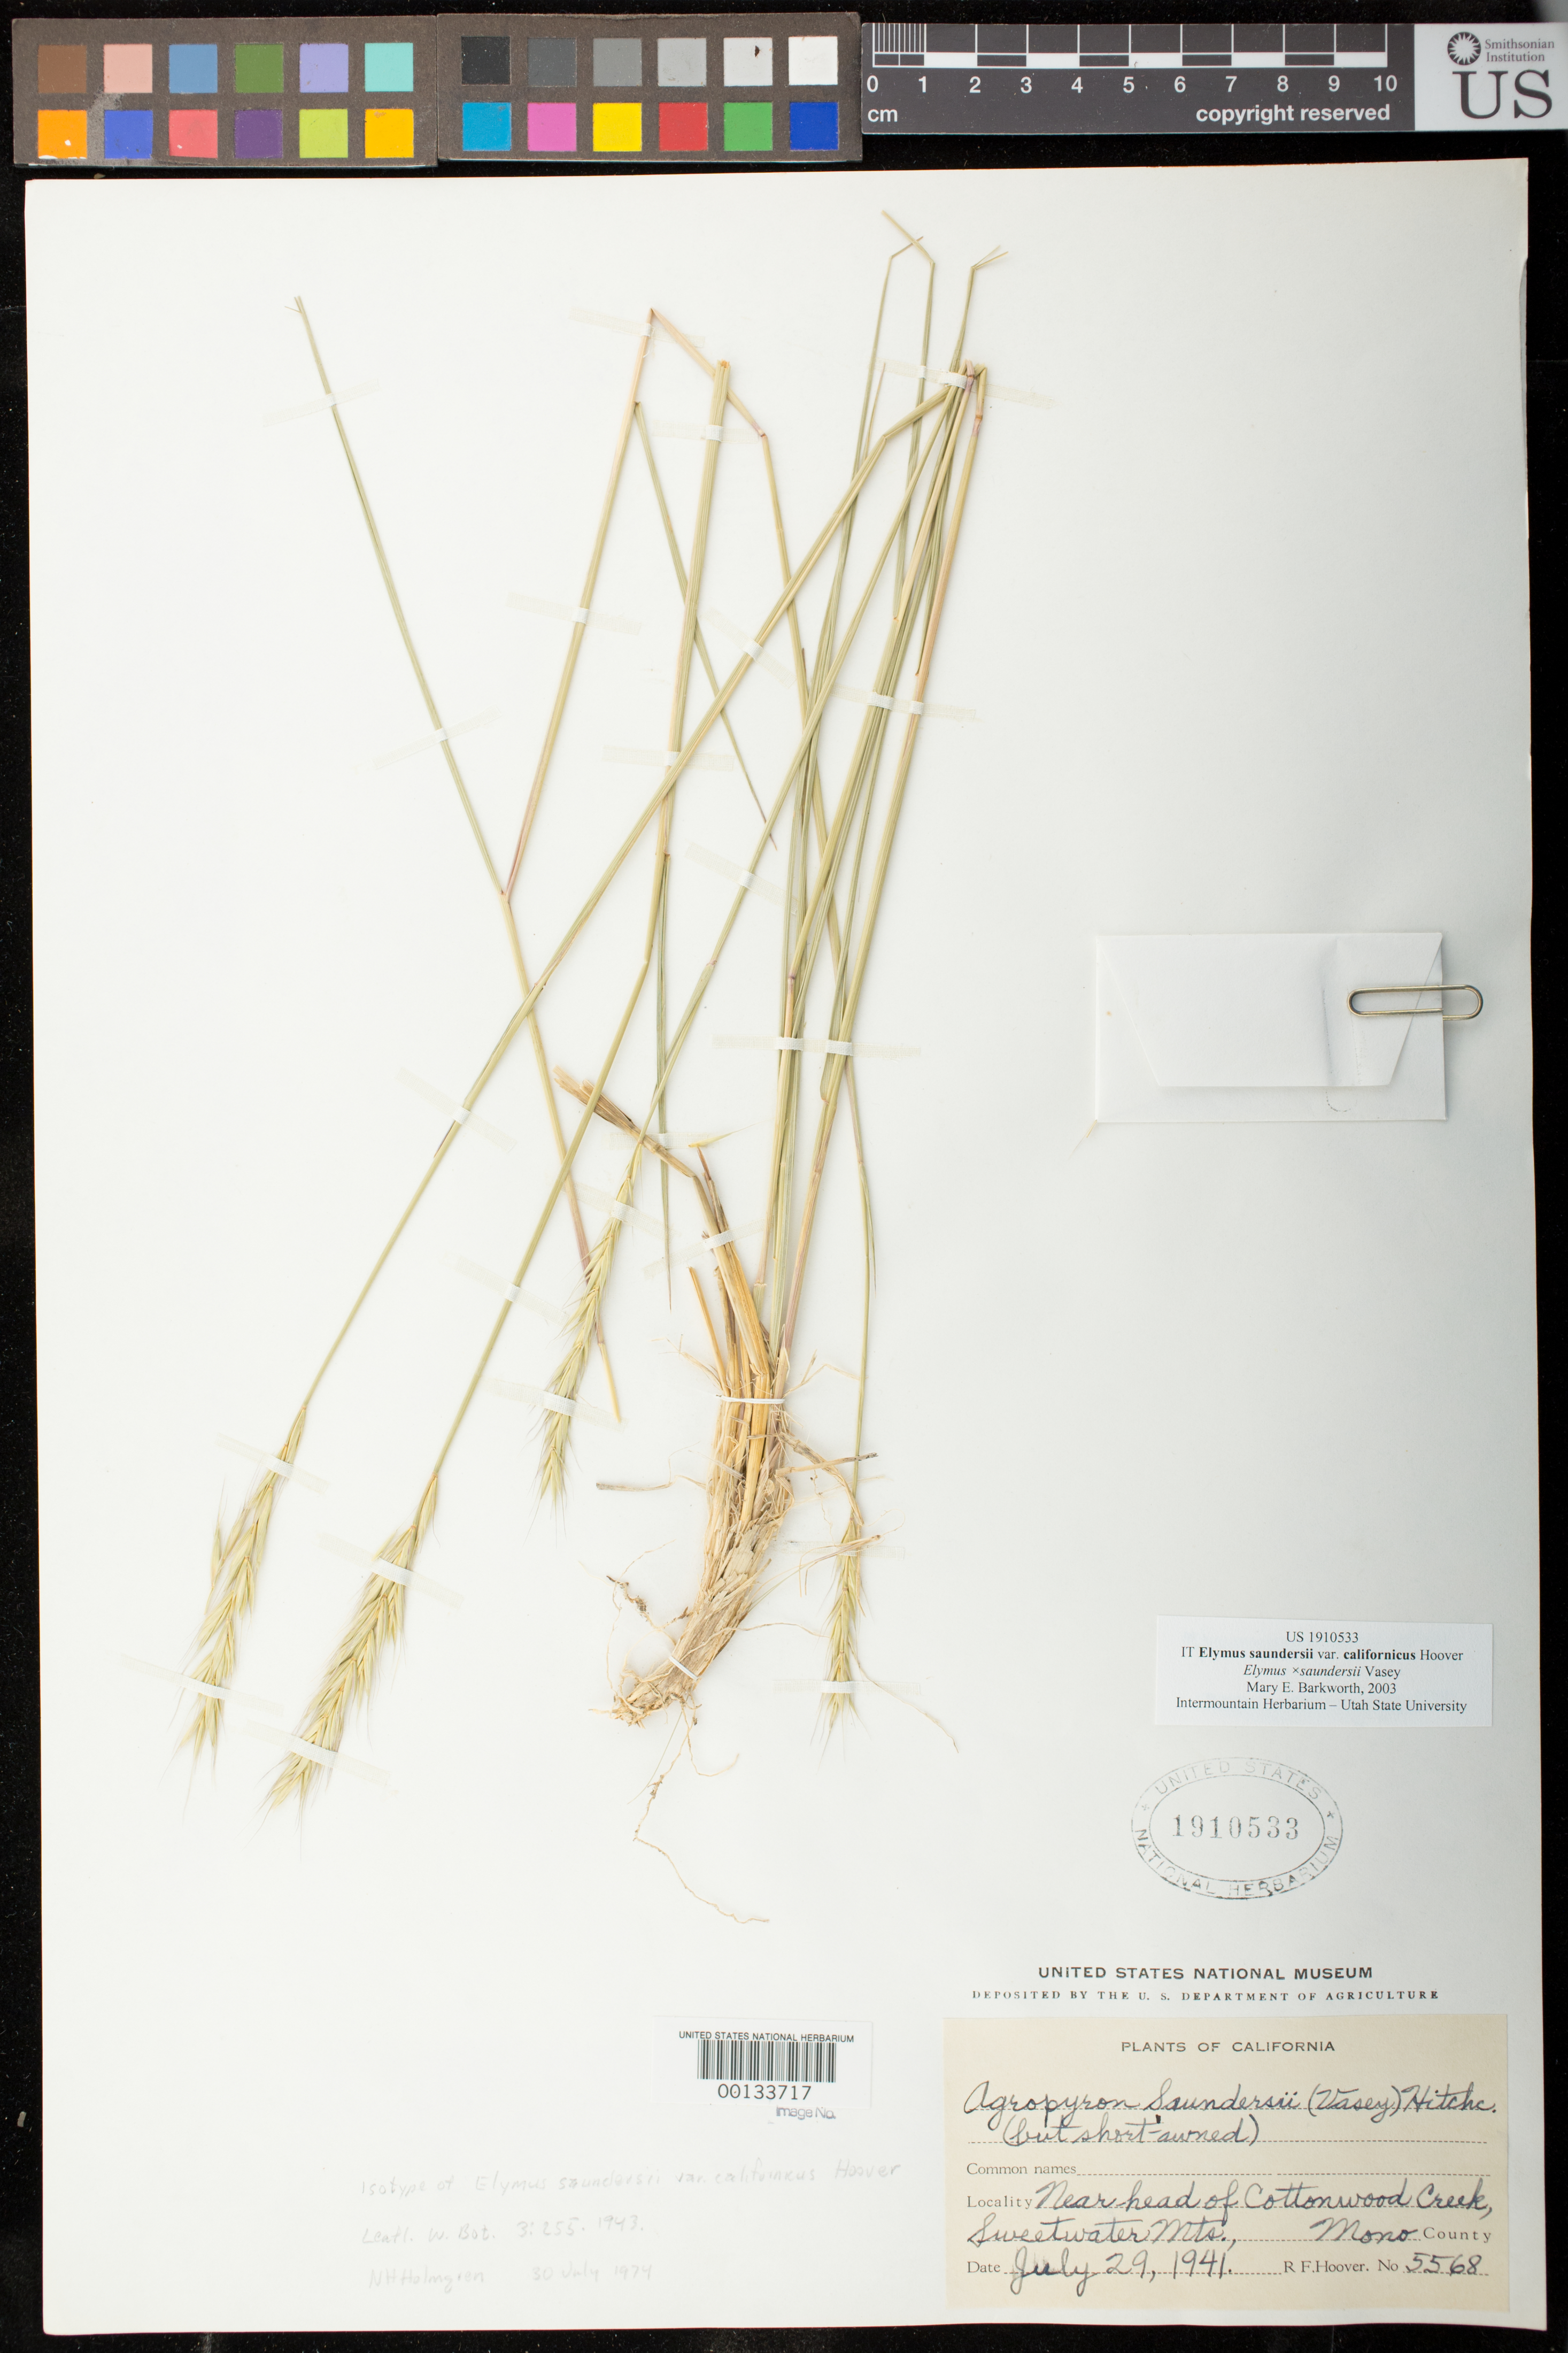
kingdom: Plantae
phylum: Tracheophyta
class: Liliopsida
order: Poales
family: Poaceae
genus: Elymus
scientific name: Elymus saundersii var. californicus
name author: Hoover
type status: Isotype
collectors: R. F. Hoover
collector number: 5568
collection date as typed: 29 Jul 1941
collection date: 1941-07-29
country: United States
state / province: California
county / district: Mono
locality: Near head of Cottonwood Creek, Sweetwater Mts.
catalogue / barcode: US 1910533